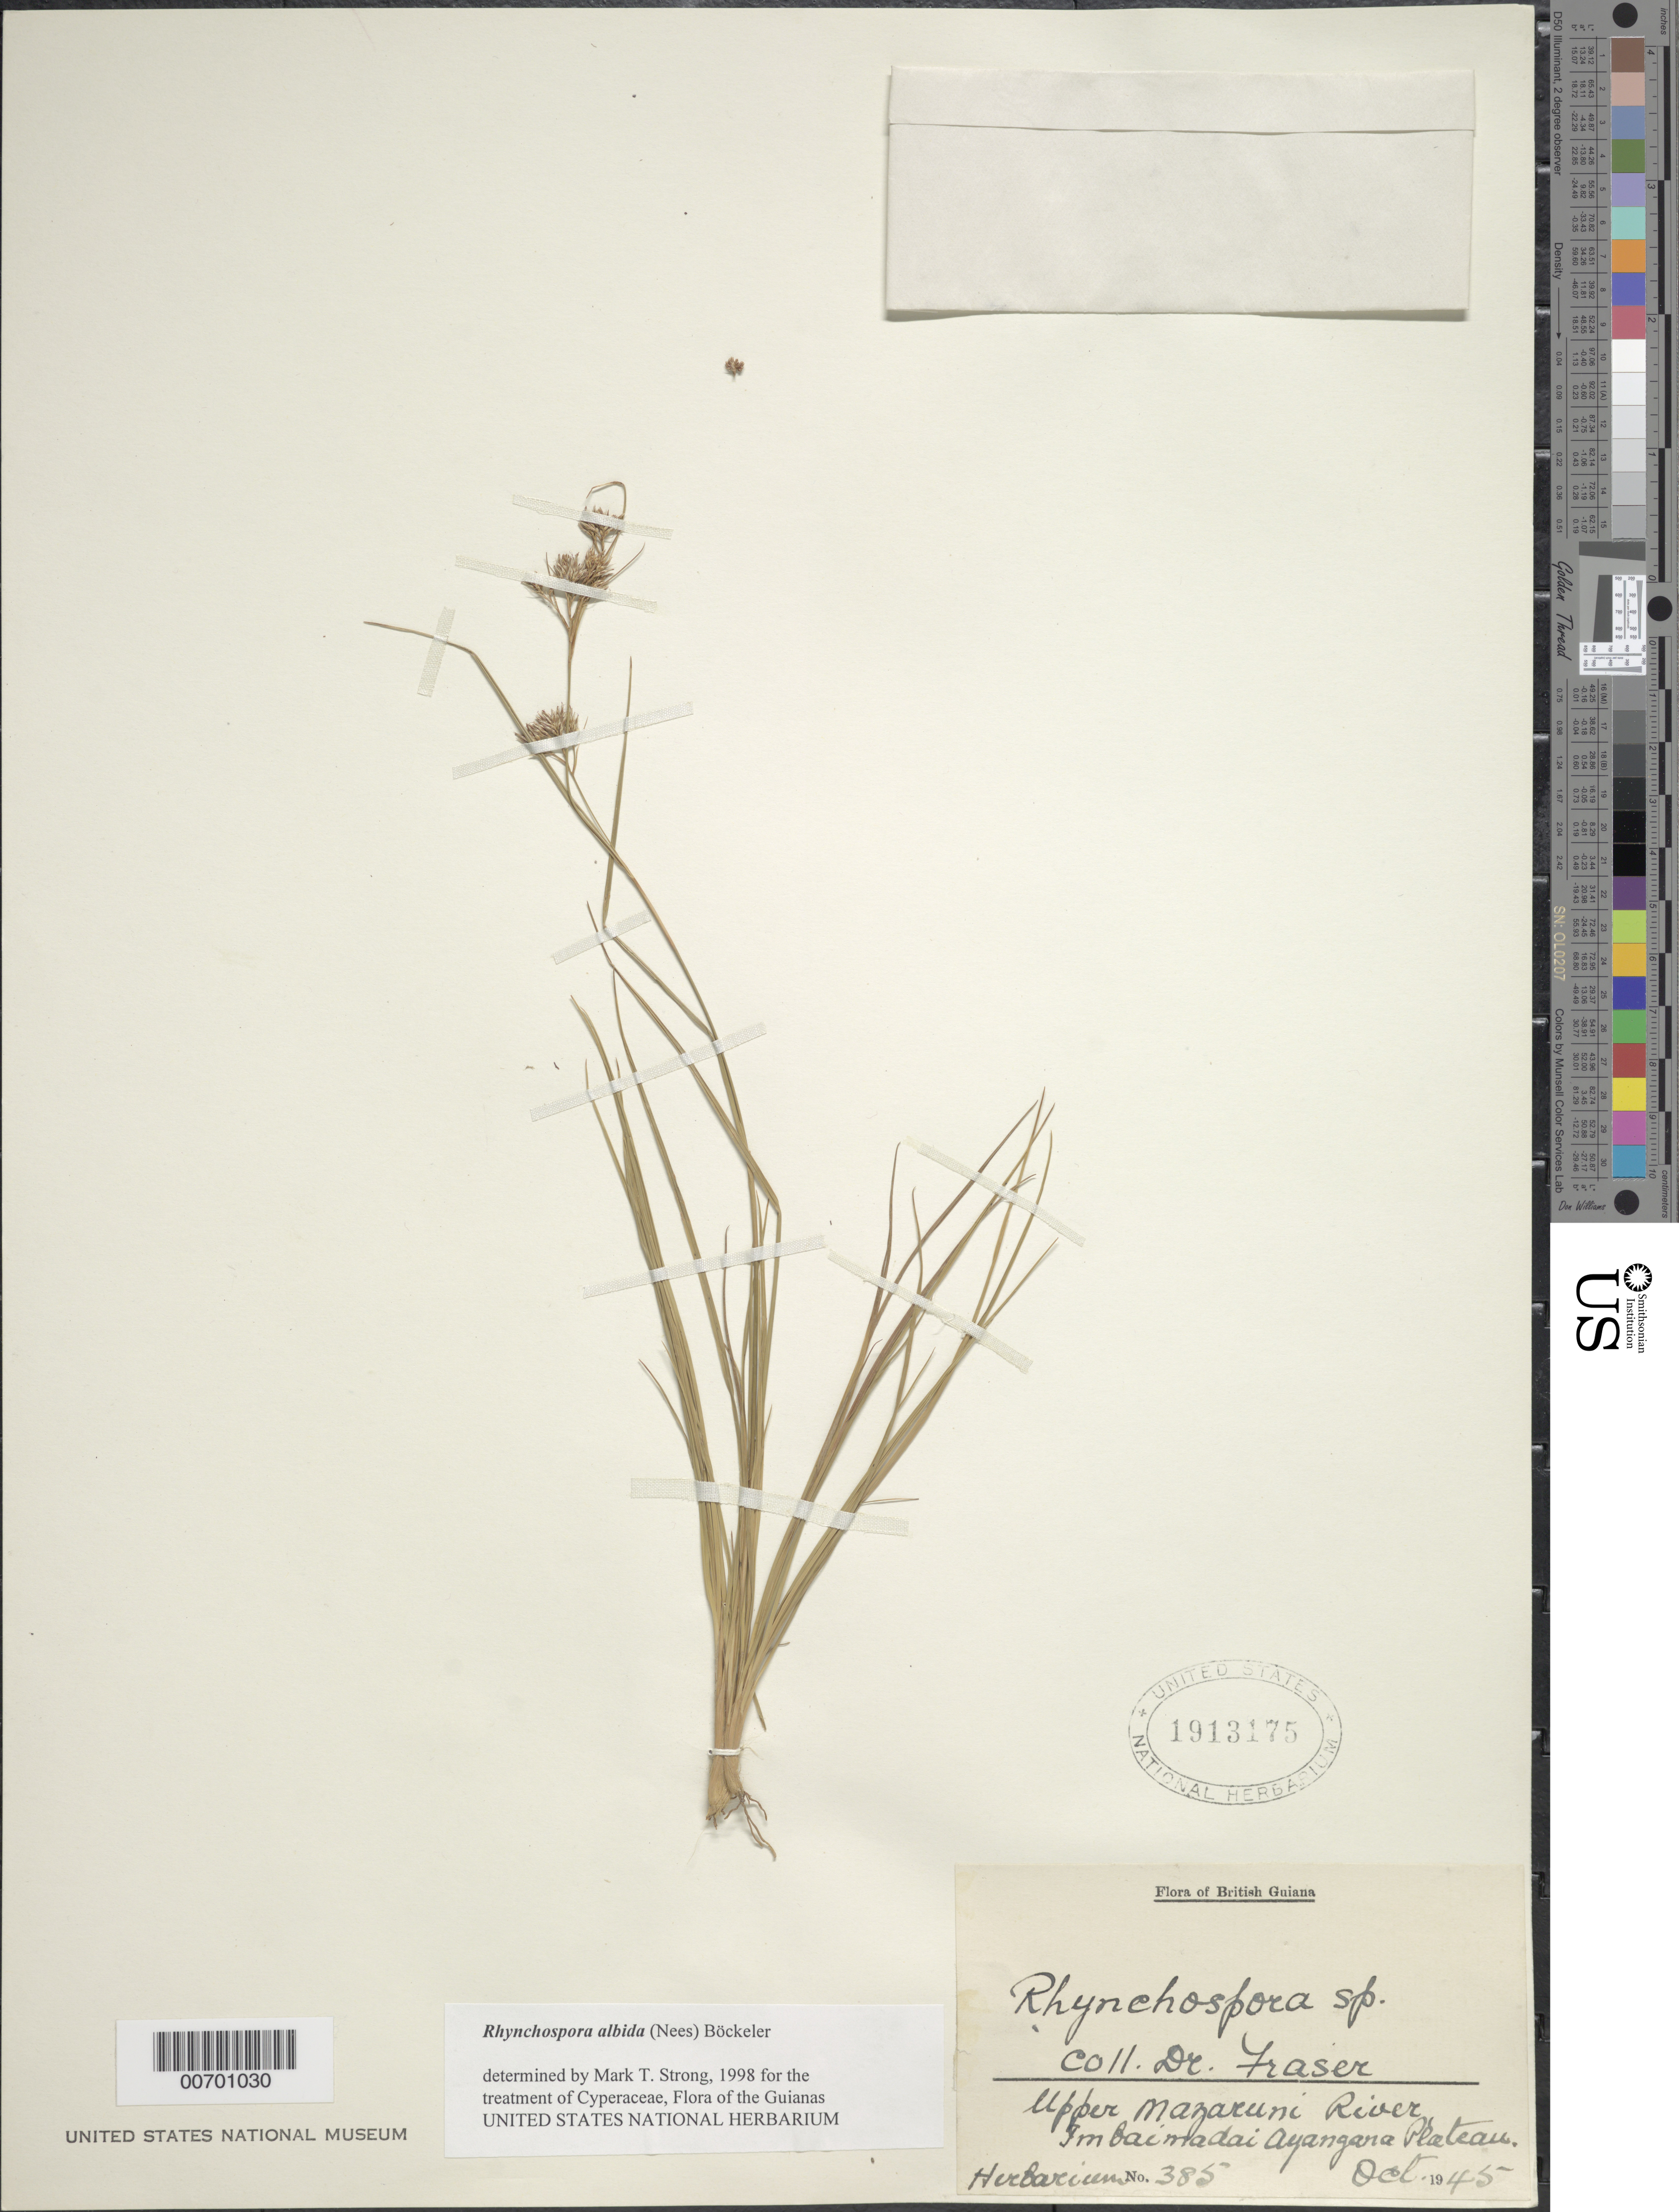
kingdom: Plantae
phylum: Tracheophyta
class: Liliopsida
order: Poales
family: Cyperaceae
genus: Rhynchospora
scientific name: Rhynchospora albida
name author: (Nees) Boeckeler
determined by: Strong, M. T., (US), Smithsonian Institution - National Museum of Natural History (UNITED STATES)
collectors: H. Fraser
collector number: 385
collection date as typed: Oct-45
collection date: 1945-10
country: Guyana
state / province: Cuyuni-Mazaruni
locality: Upper Mazaruni River, Imbaimadai Ayangana Plateau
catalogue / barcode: US 1913175